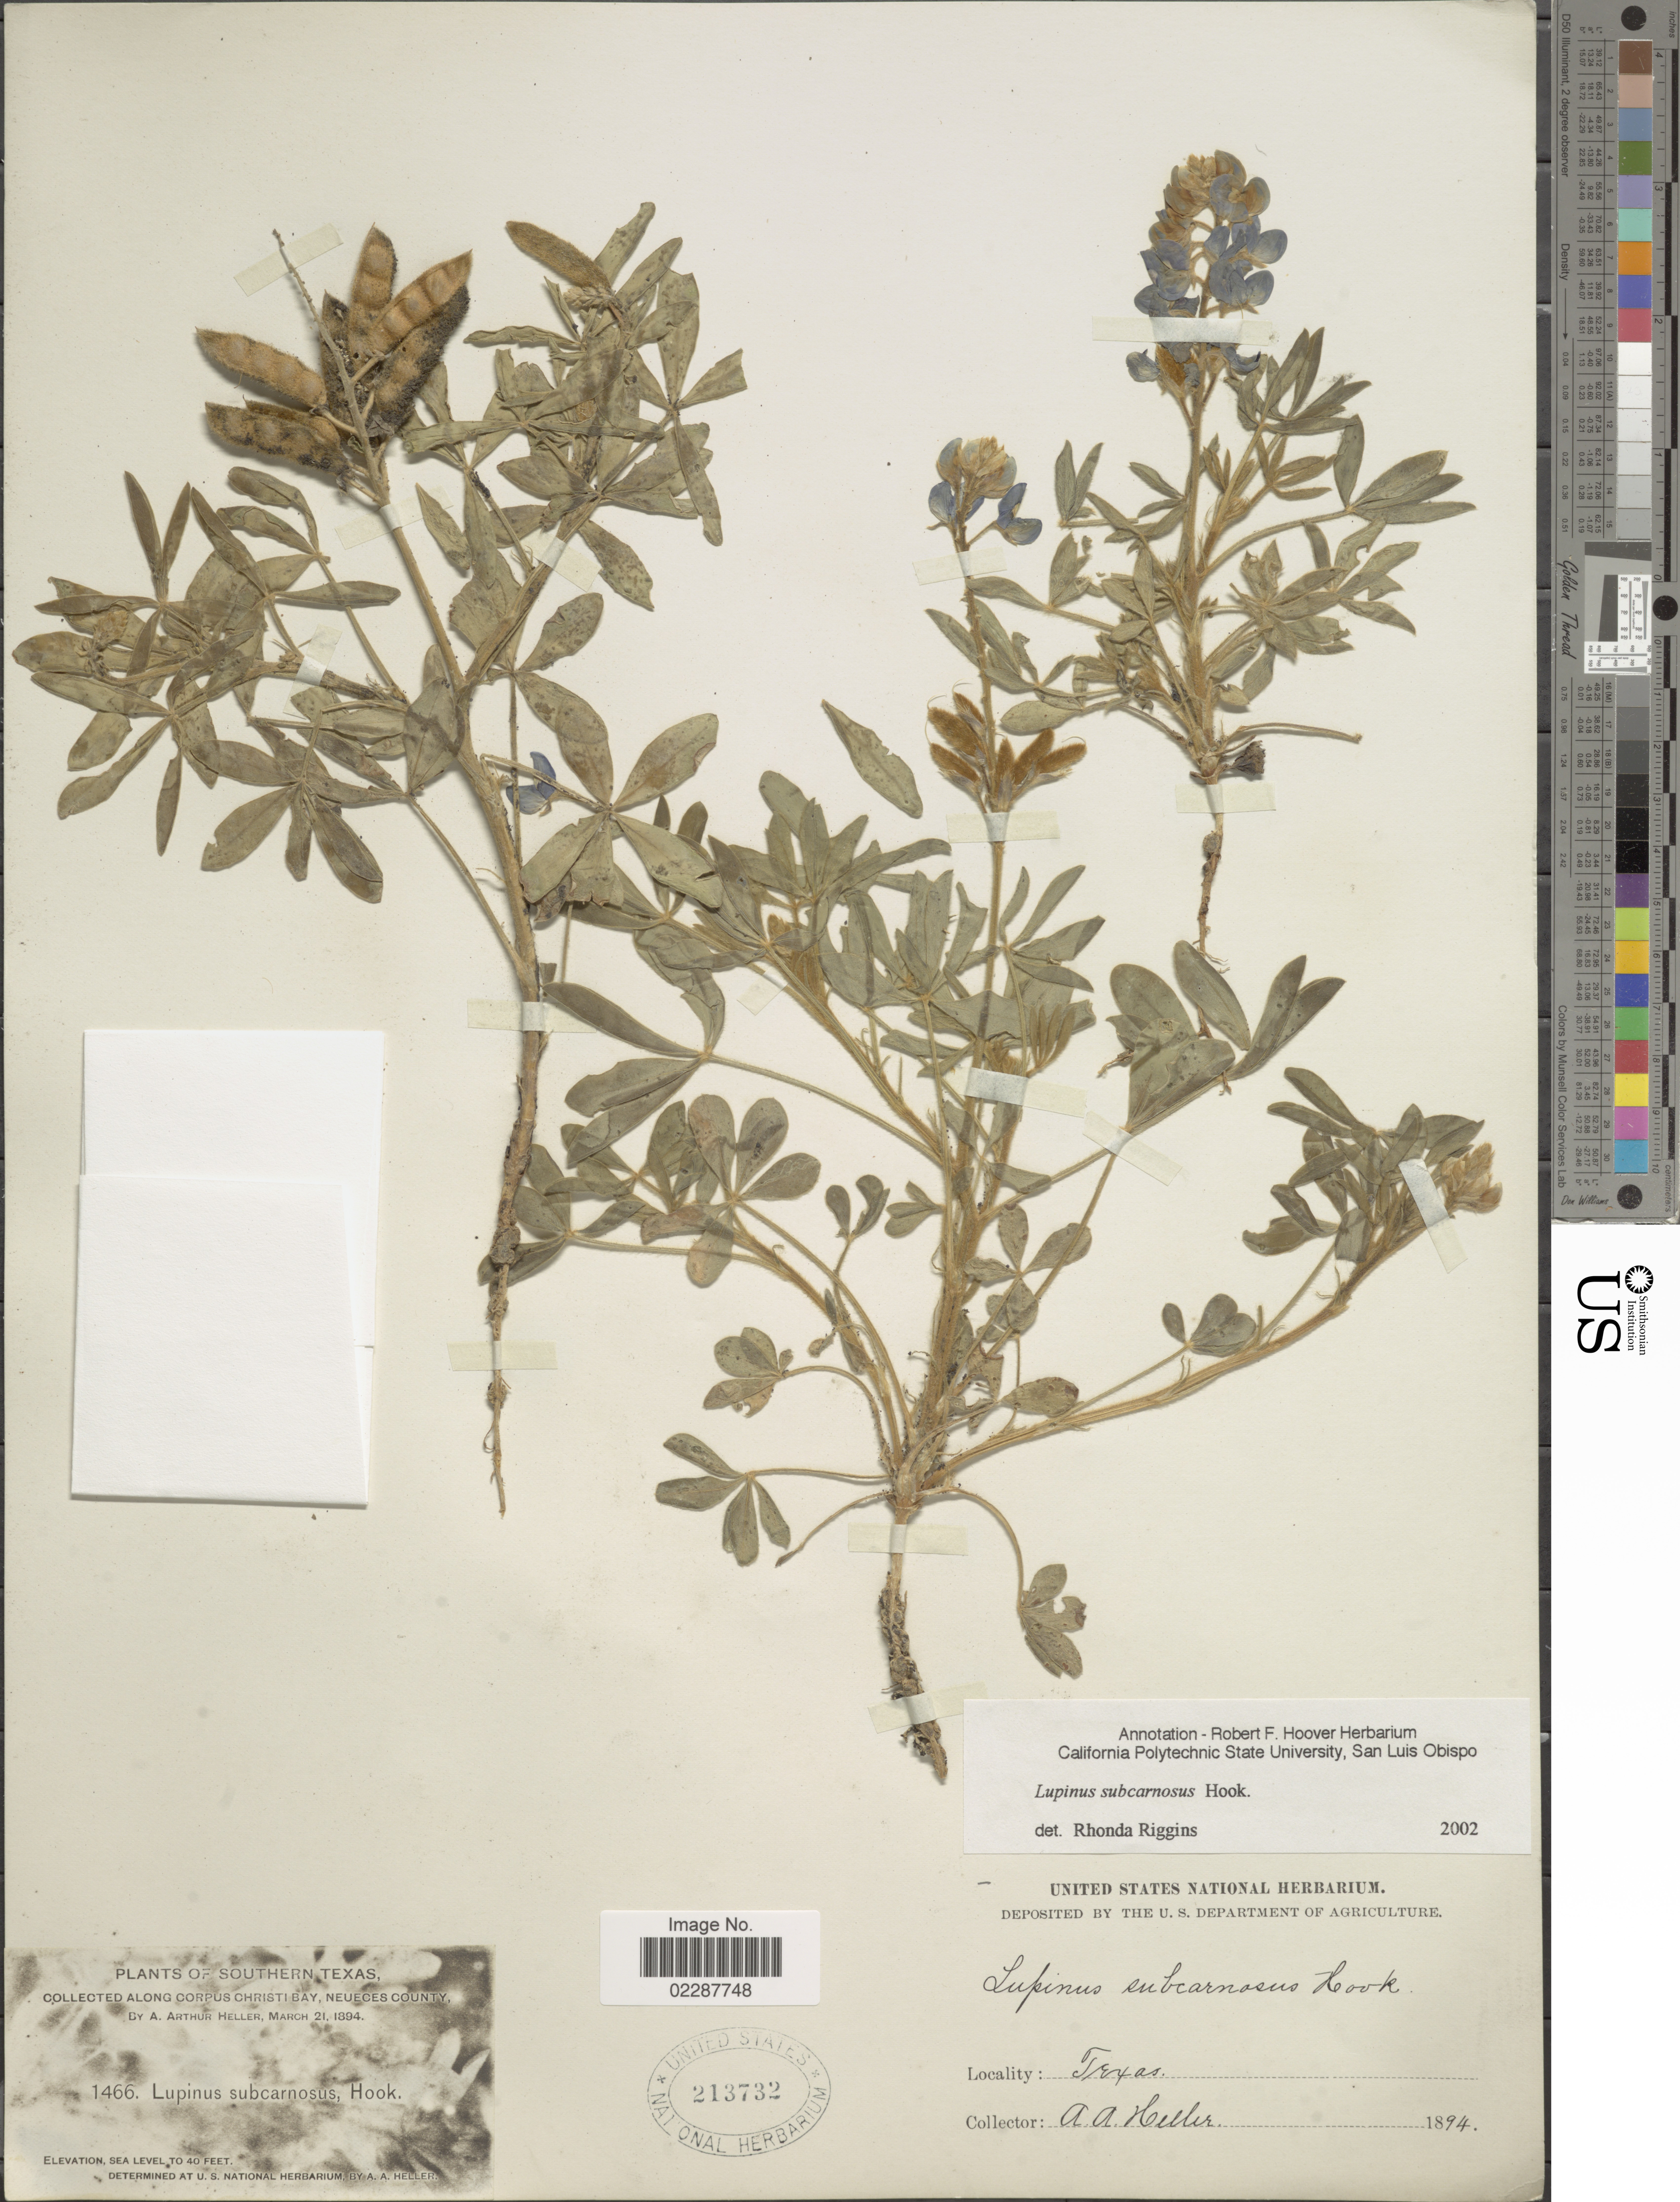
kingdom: Plantae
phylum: Tracheophyta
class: Magnoliopsida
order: Fabales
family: Fabaceae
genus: Lupinus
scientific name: Lupinus subcarnosus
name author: Hook.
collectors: A. A. Heller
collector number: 1466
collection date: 1894-03-21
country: United States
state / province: Texas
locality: Southern Texas, along Corpus Christi Bay, Neueces County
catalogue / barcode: US 213732